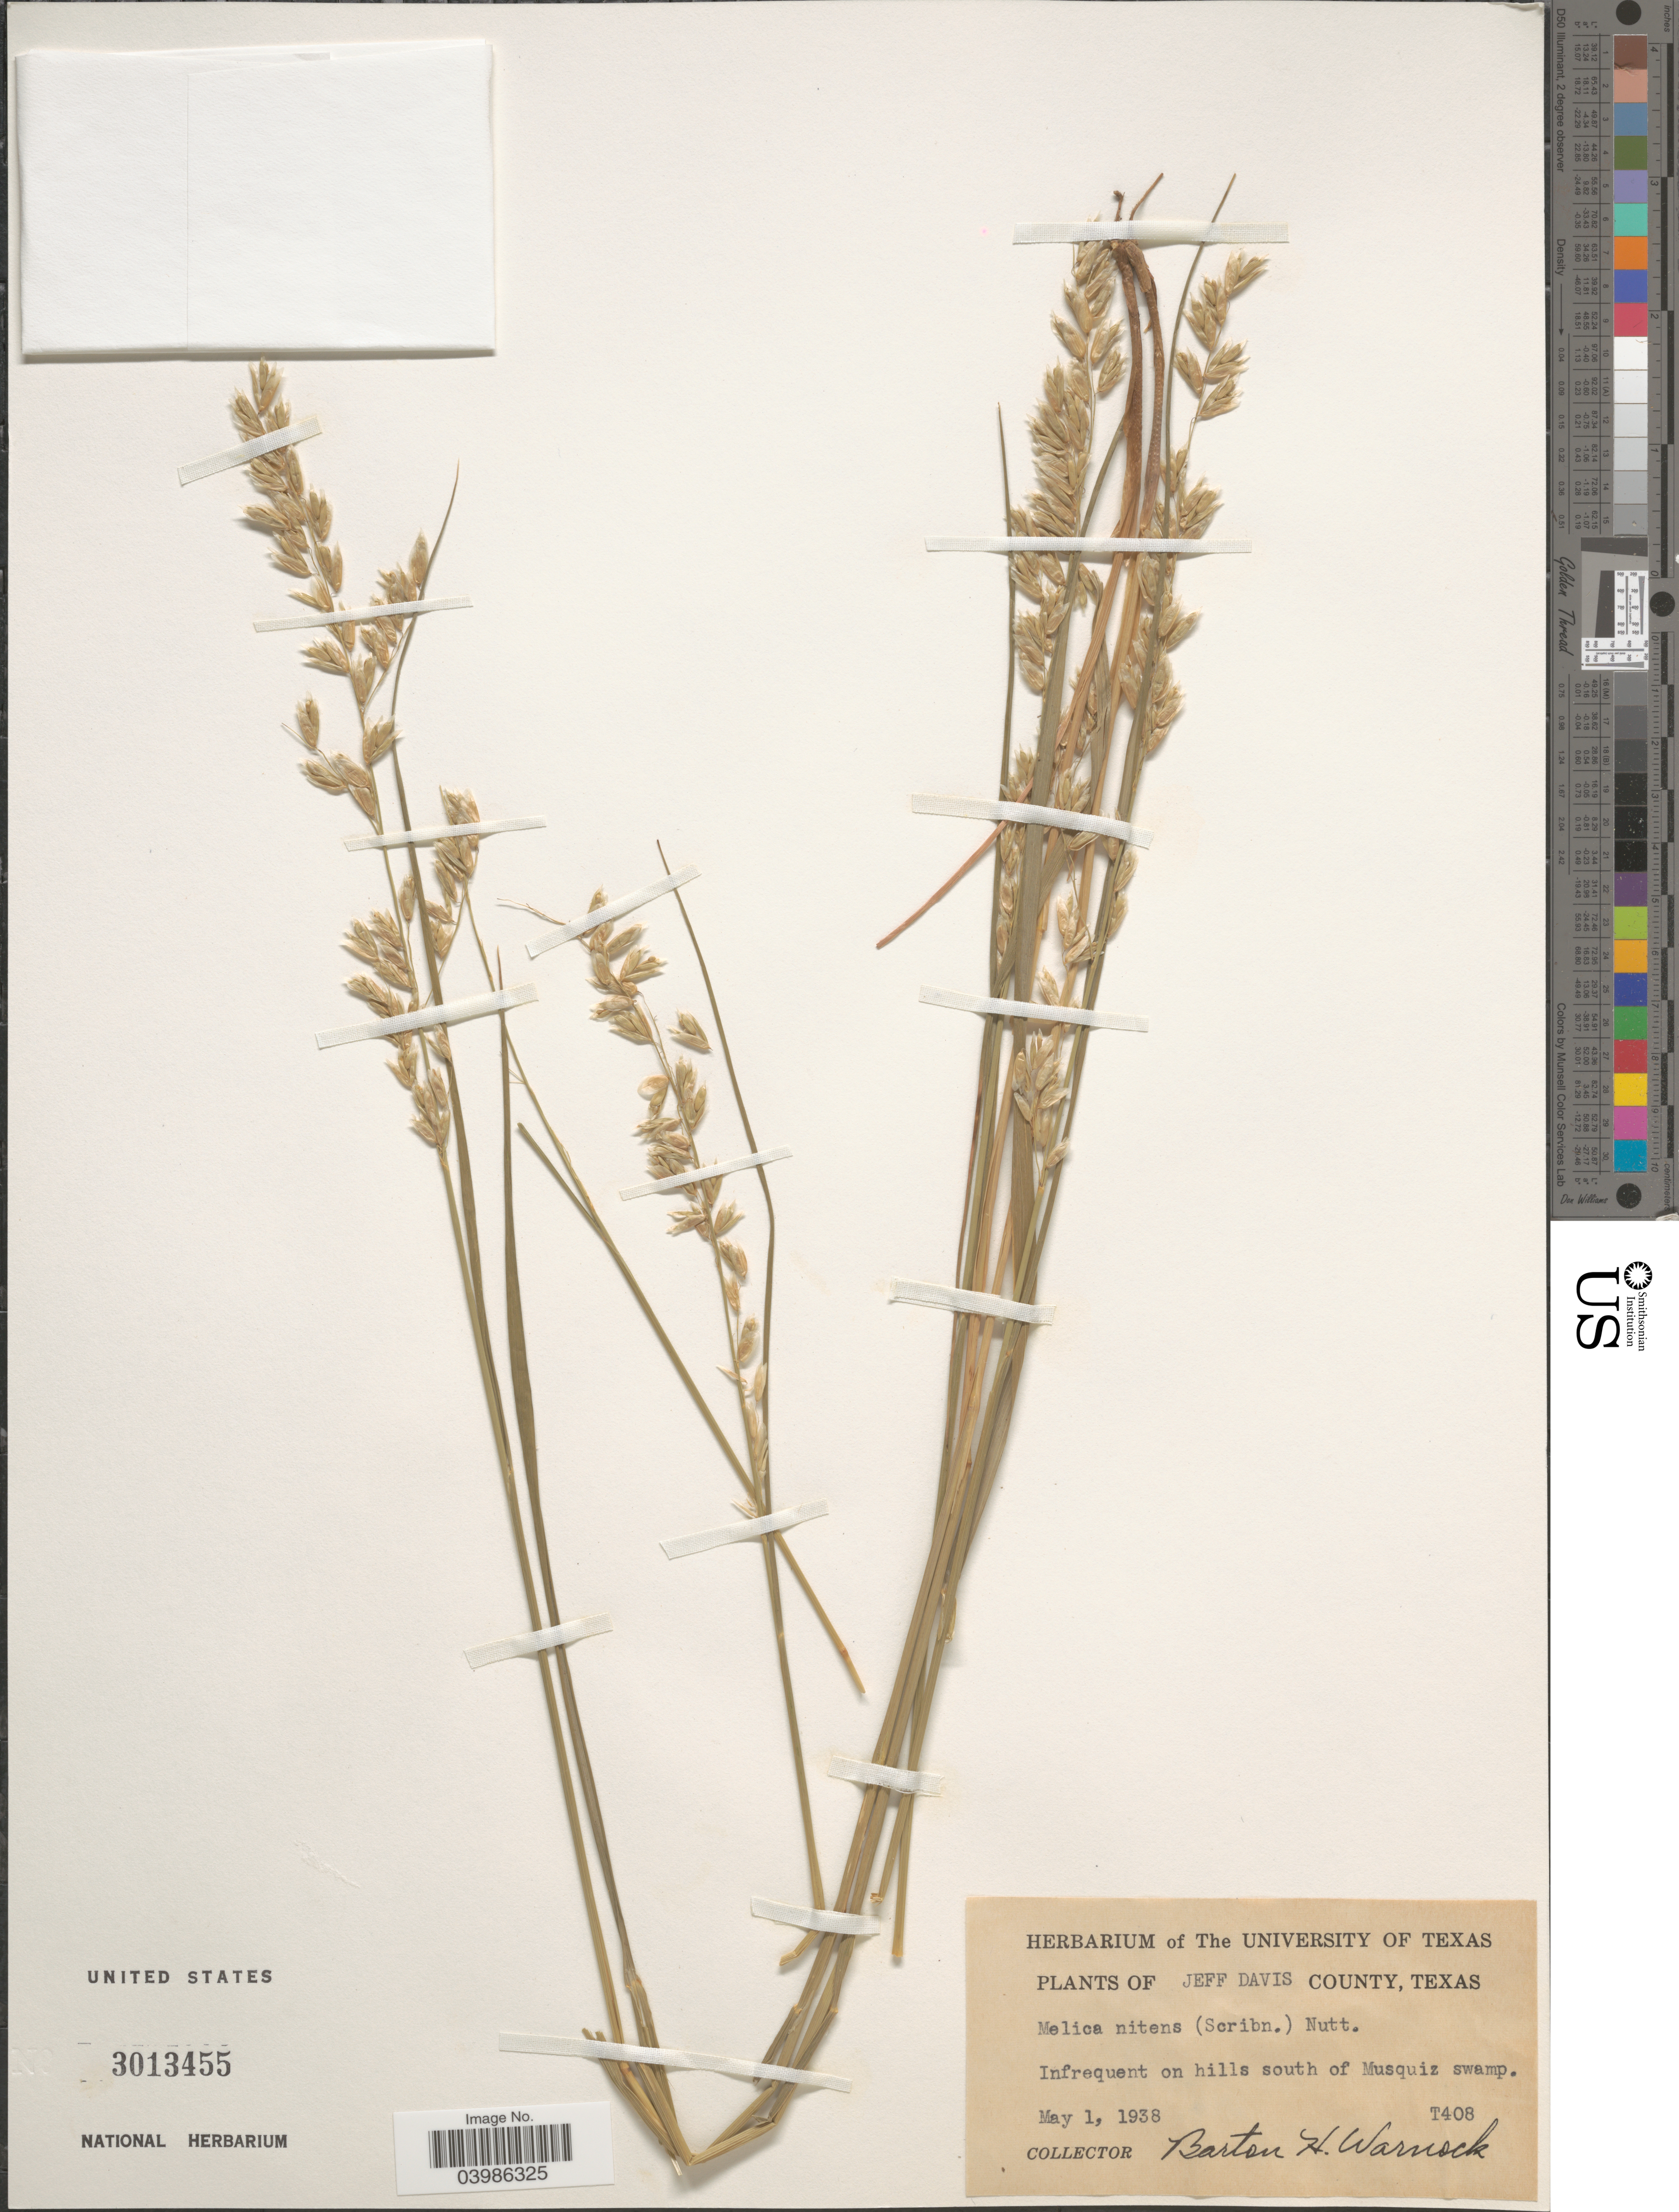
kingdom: Plantae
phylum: Tracheophyta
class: Liliopsida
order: Poales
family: Poaceae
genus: Melica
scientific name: Melica nitens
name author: (Scribn.) Nutt. ex Piper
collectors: B. H. Warnock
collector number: T408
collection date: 1938-05-01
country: United States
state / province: Texas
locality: Jeff Davis County. Infrequent on hills south of Musquiz swamp.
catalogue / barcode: US 3013455